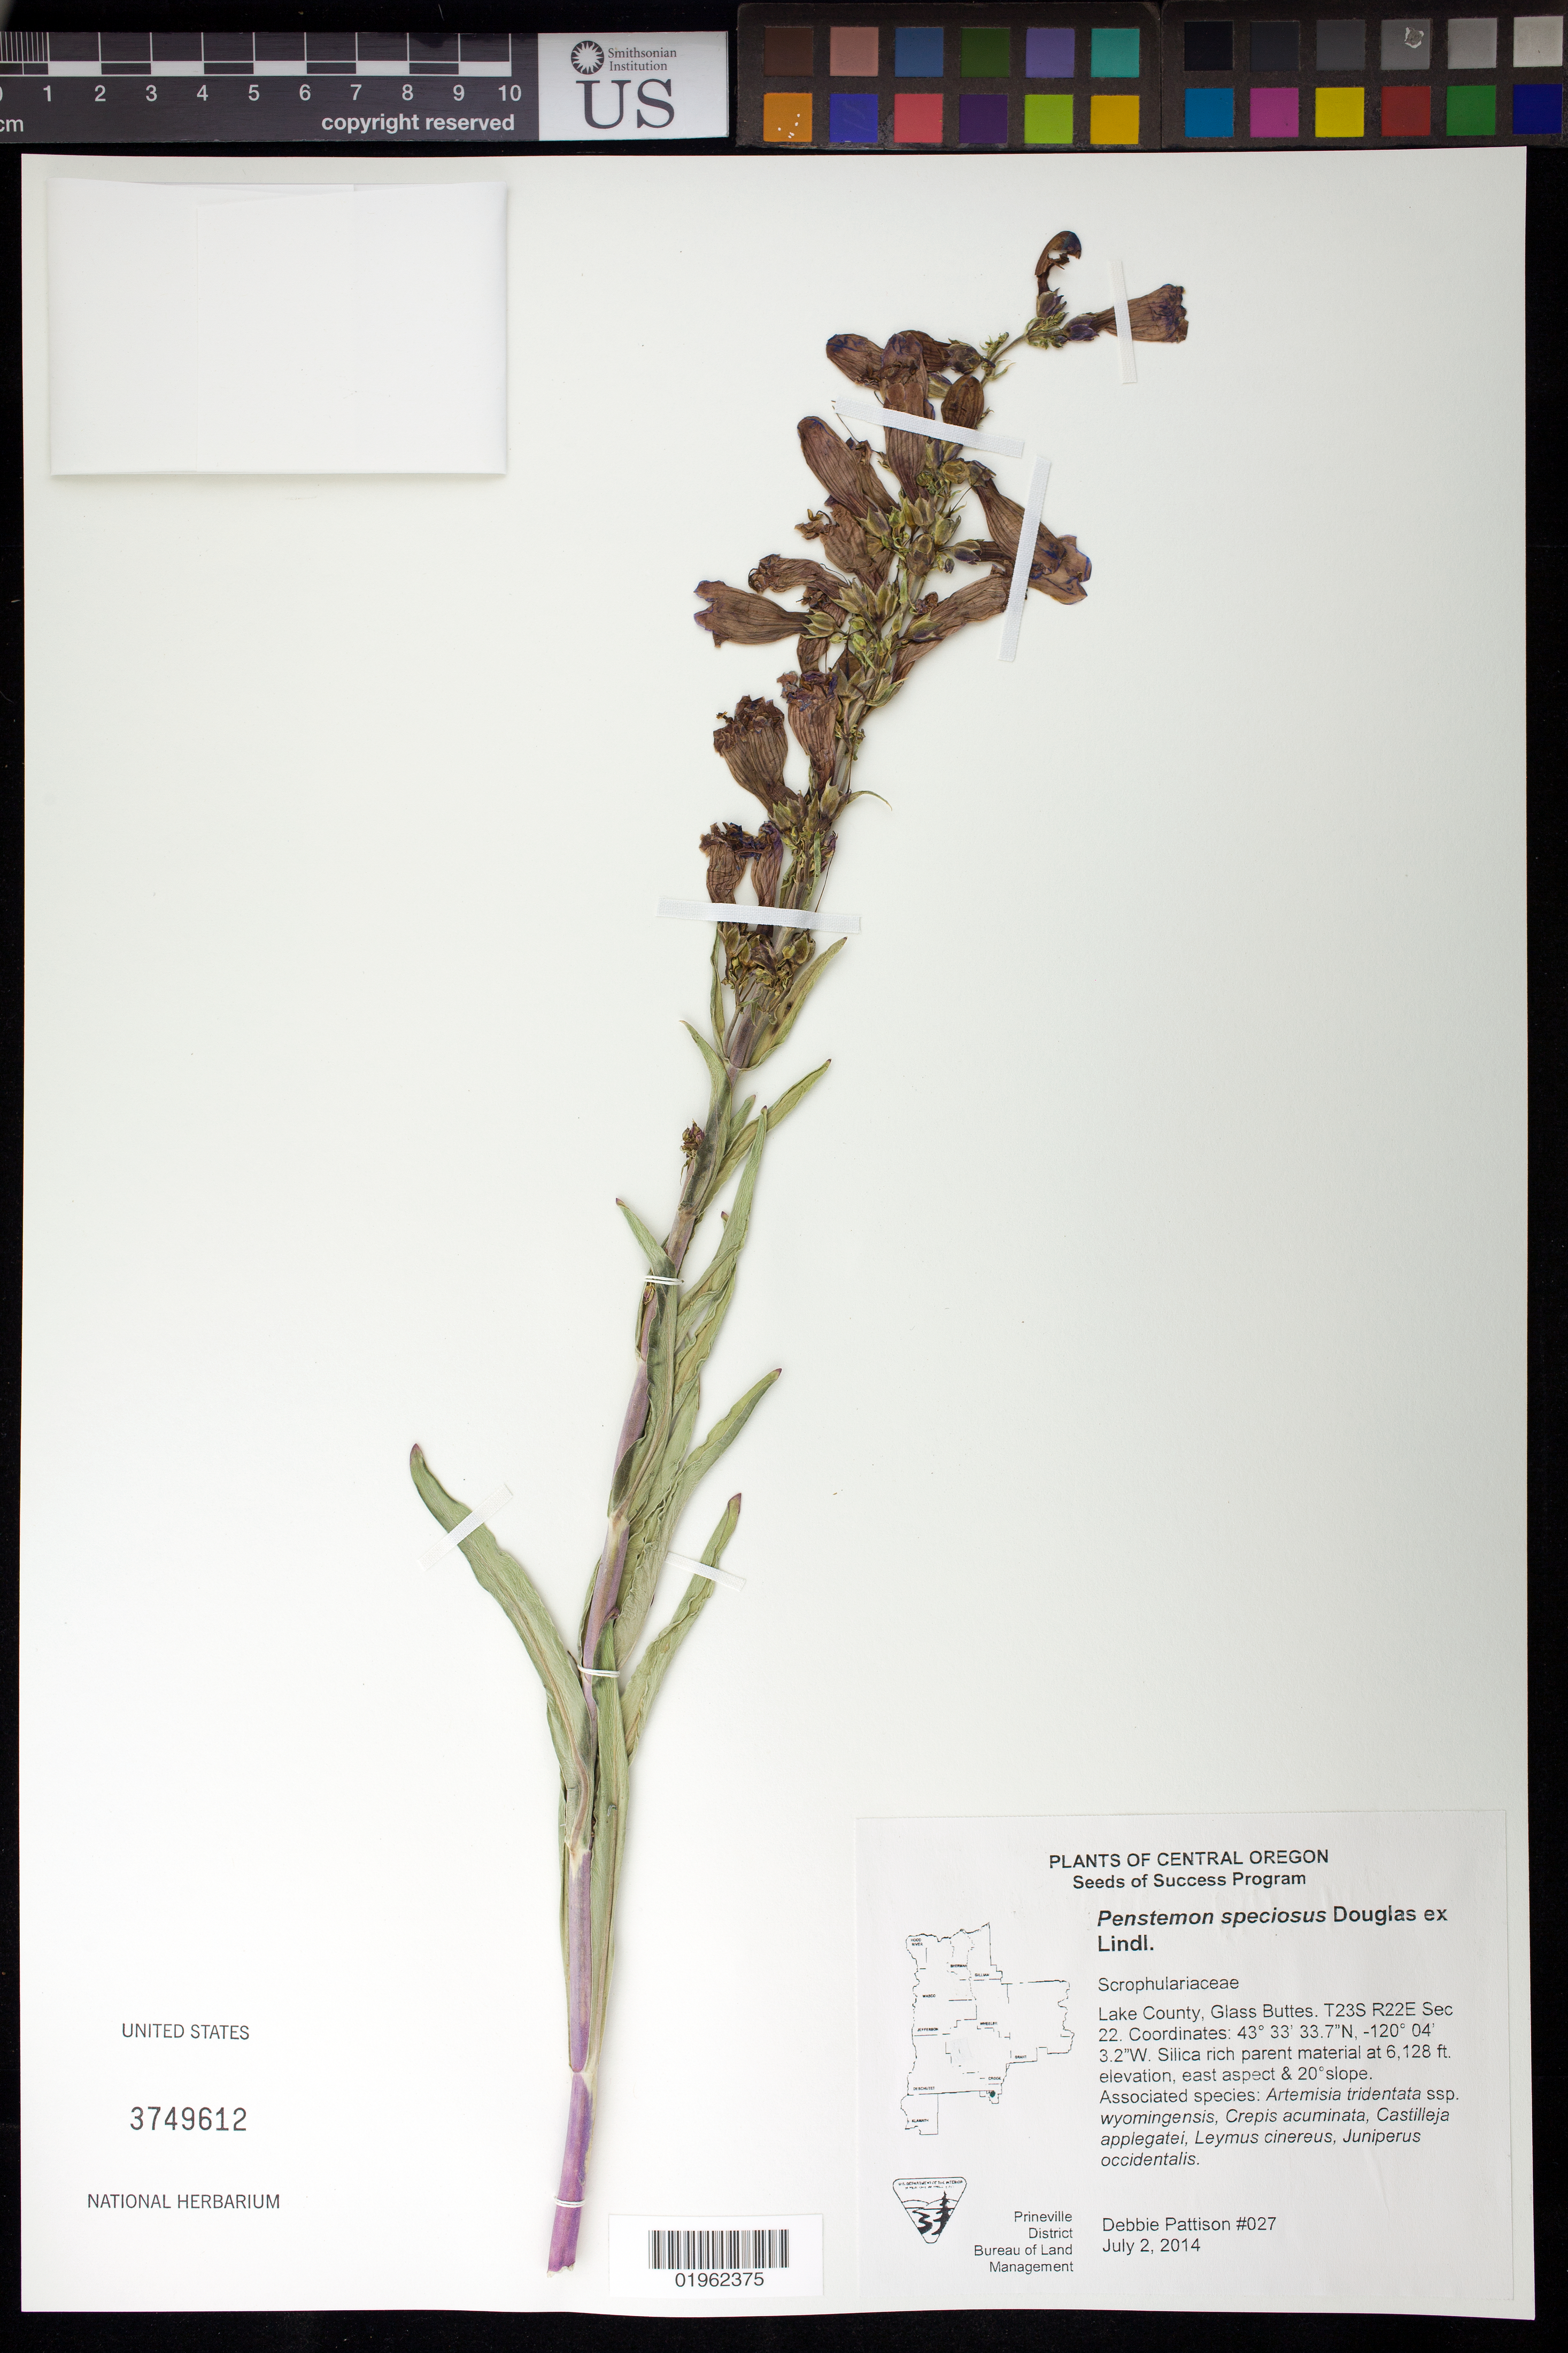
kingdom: Plantae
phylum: Tracheophyta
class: Magnoliopsida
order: Lamiales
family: Plantaginaceae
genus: Penstemon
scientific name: Penstemon speciosus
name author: Douglas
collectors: D. Pattison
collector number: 027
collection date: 2014-07-02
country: United States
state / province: Oregon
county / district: Lake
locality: Glass Buttes T23S R22E sec 22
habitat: Silica rich parent material. With Crepis acuminata, Castilleja applegatei, Juniperus occidentalis, ect.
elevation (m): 1868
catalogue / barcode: US 3749612